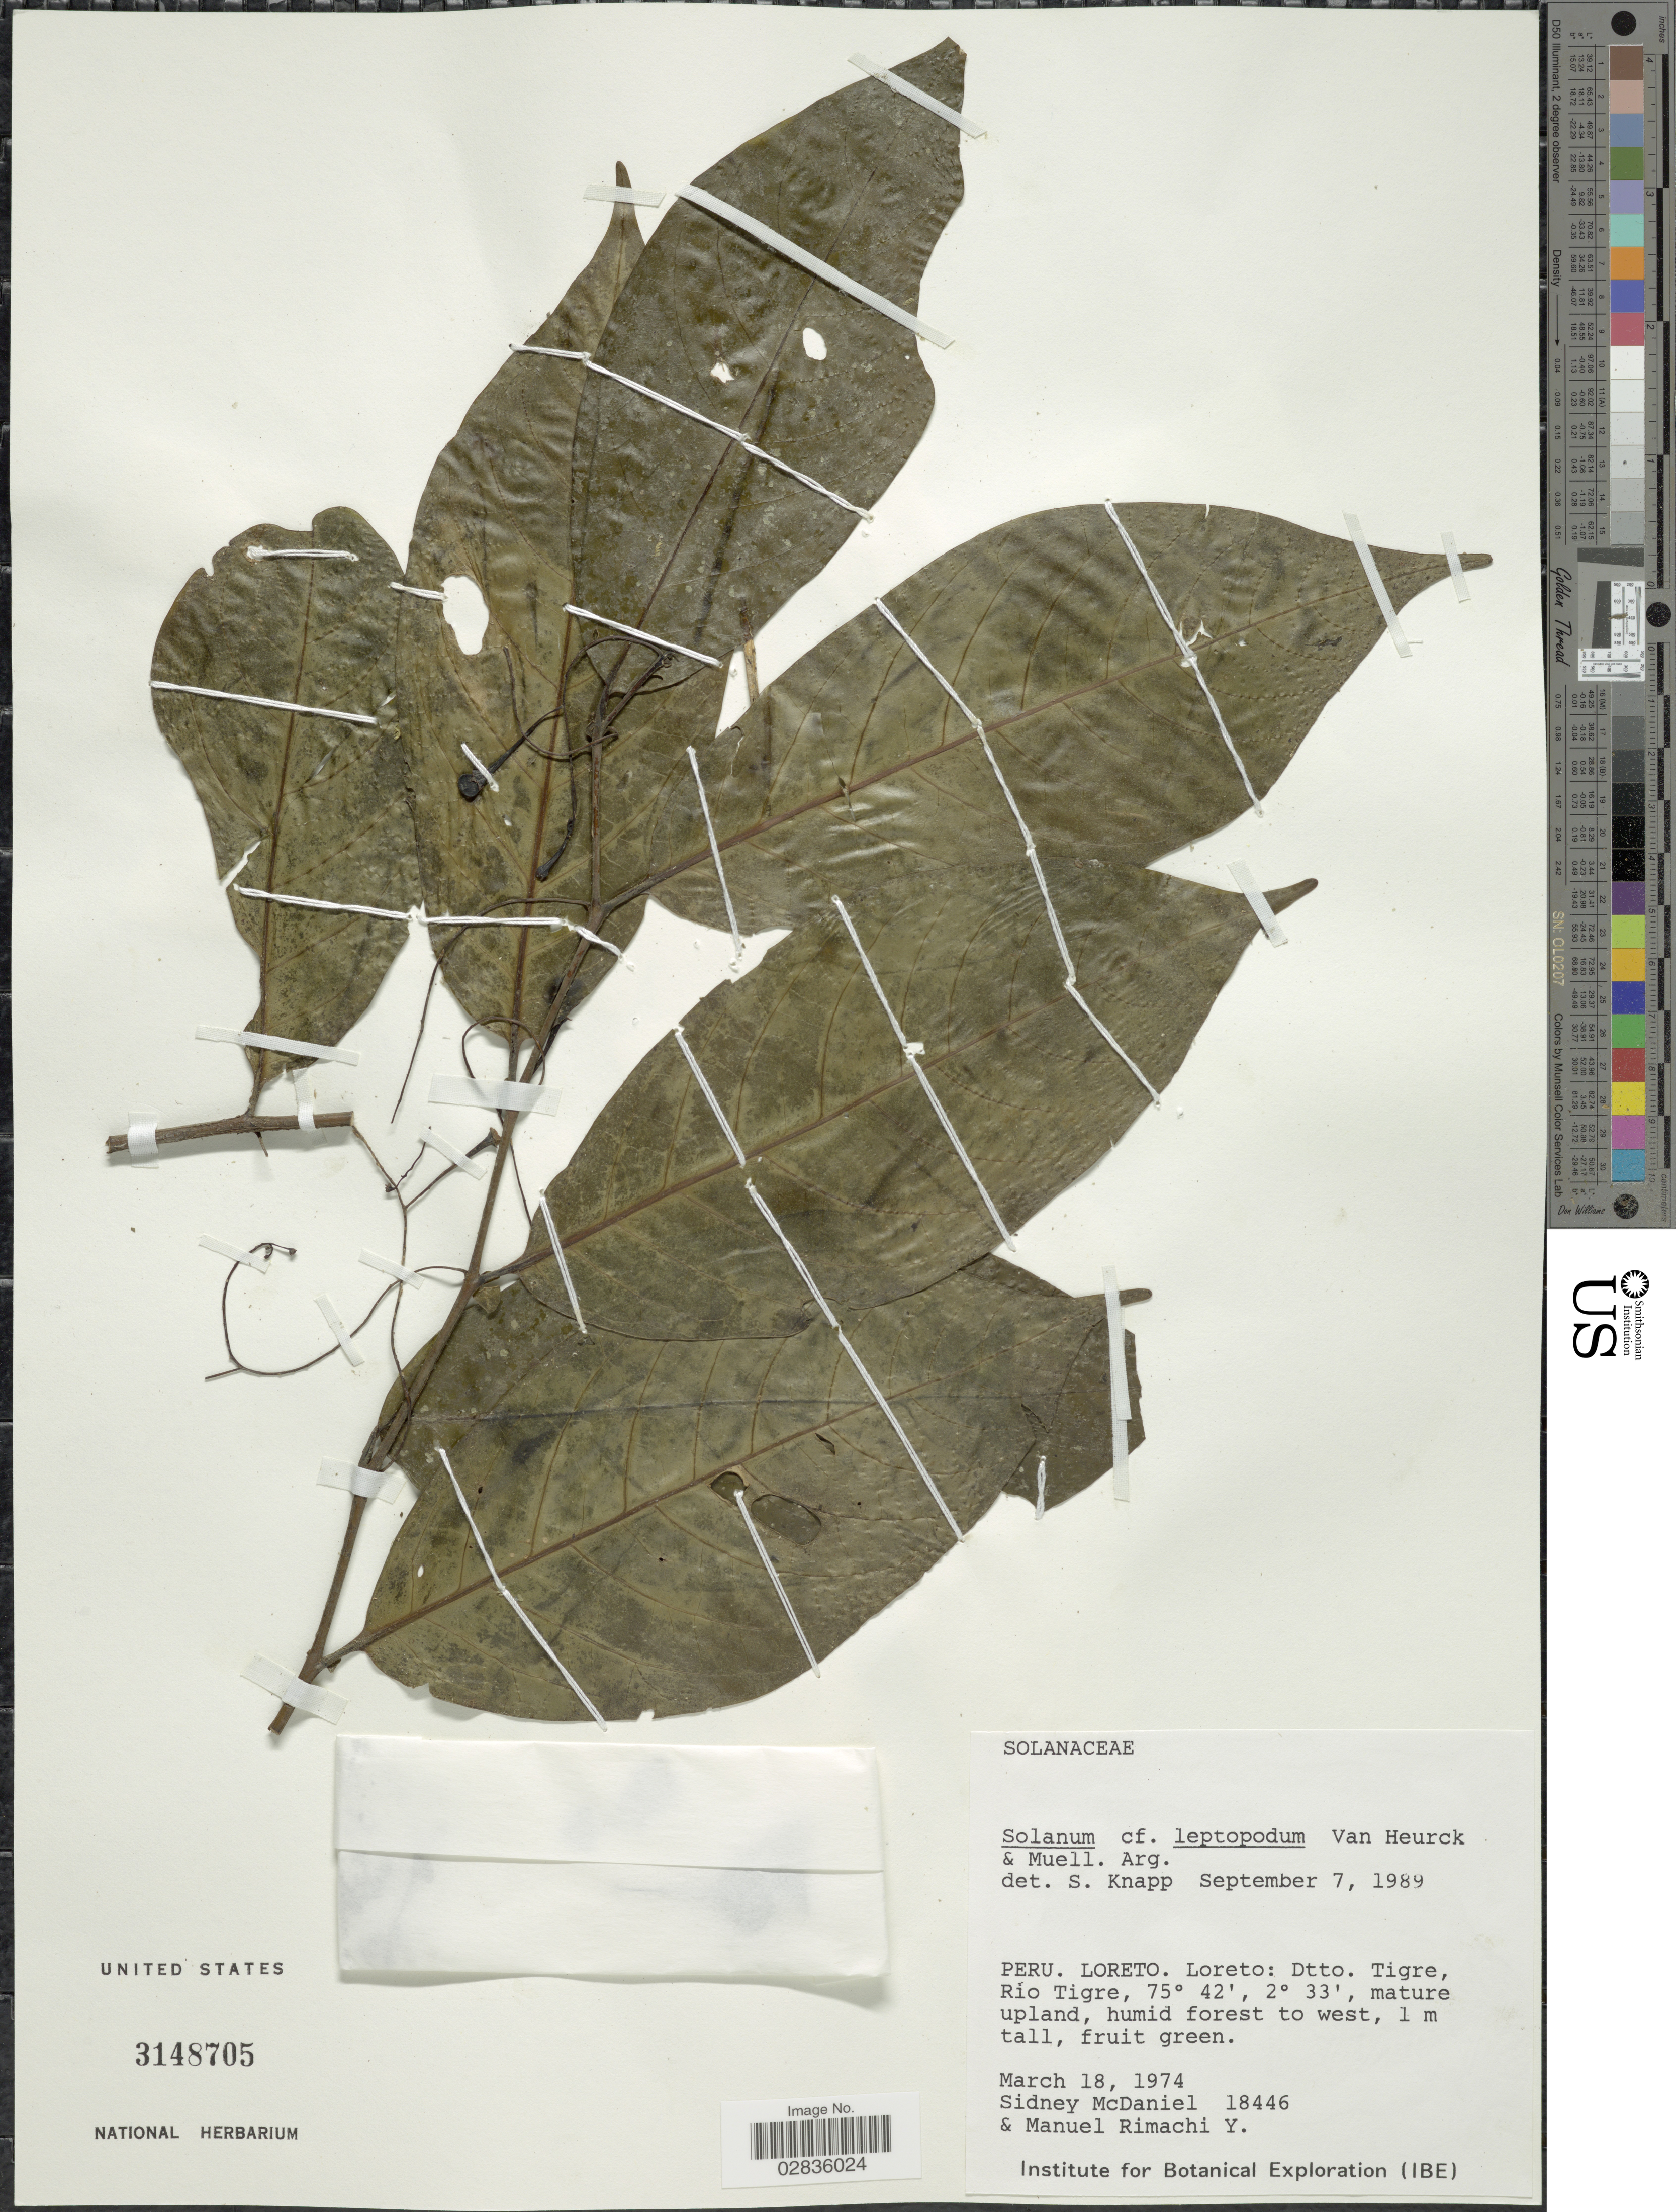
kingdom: Plantae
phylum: Tracheophyta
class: Magnoliopsida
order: Solanales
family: Solanaceae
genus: Solanum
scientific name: Solanum leptopodum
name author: Van Heurck & Müll. Arg.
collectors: S. McDaniel & M. Rimachi Y.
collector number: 18446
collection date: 1974-03-18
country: Peru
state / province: Loreto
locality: Dtto. Tigre, Rio Tigre.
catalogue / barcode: US 3148705